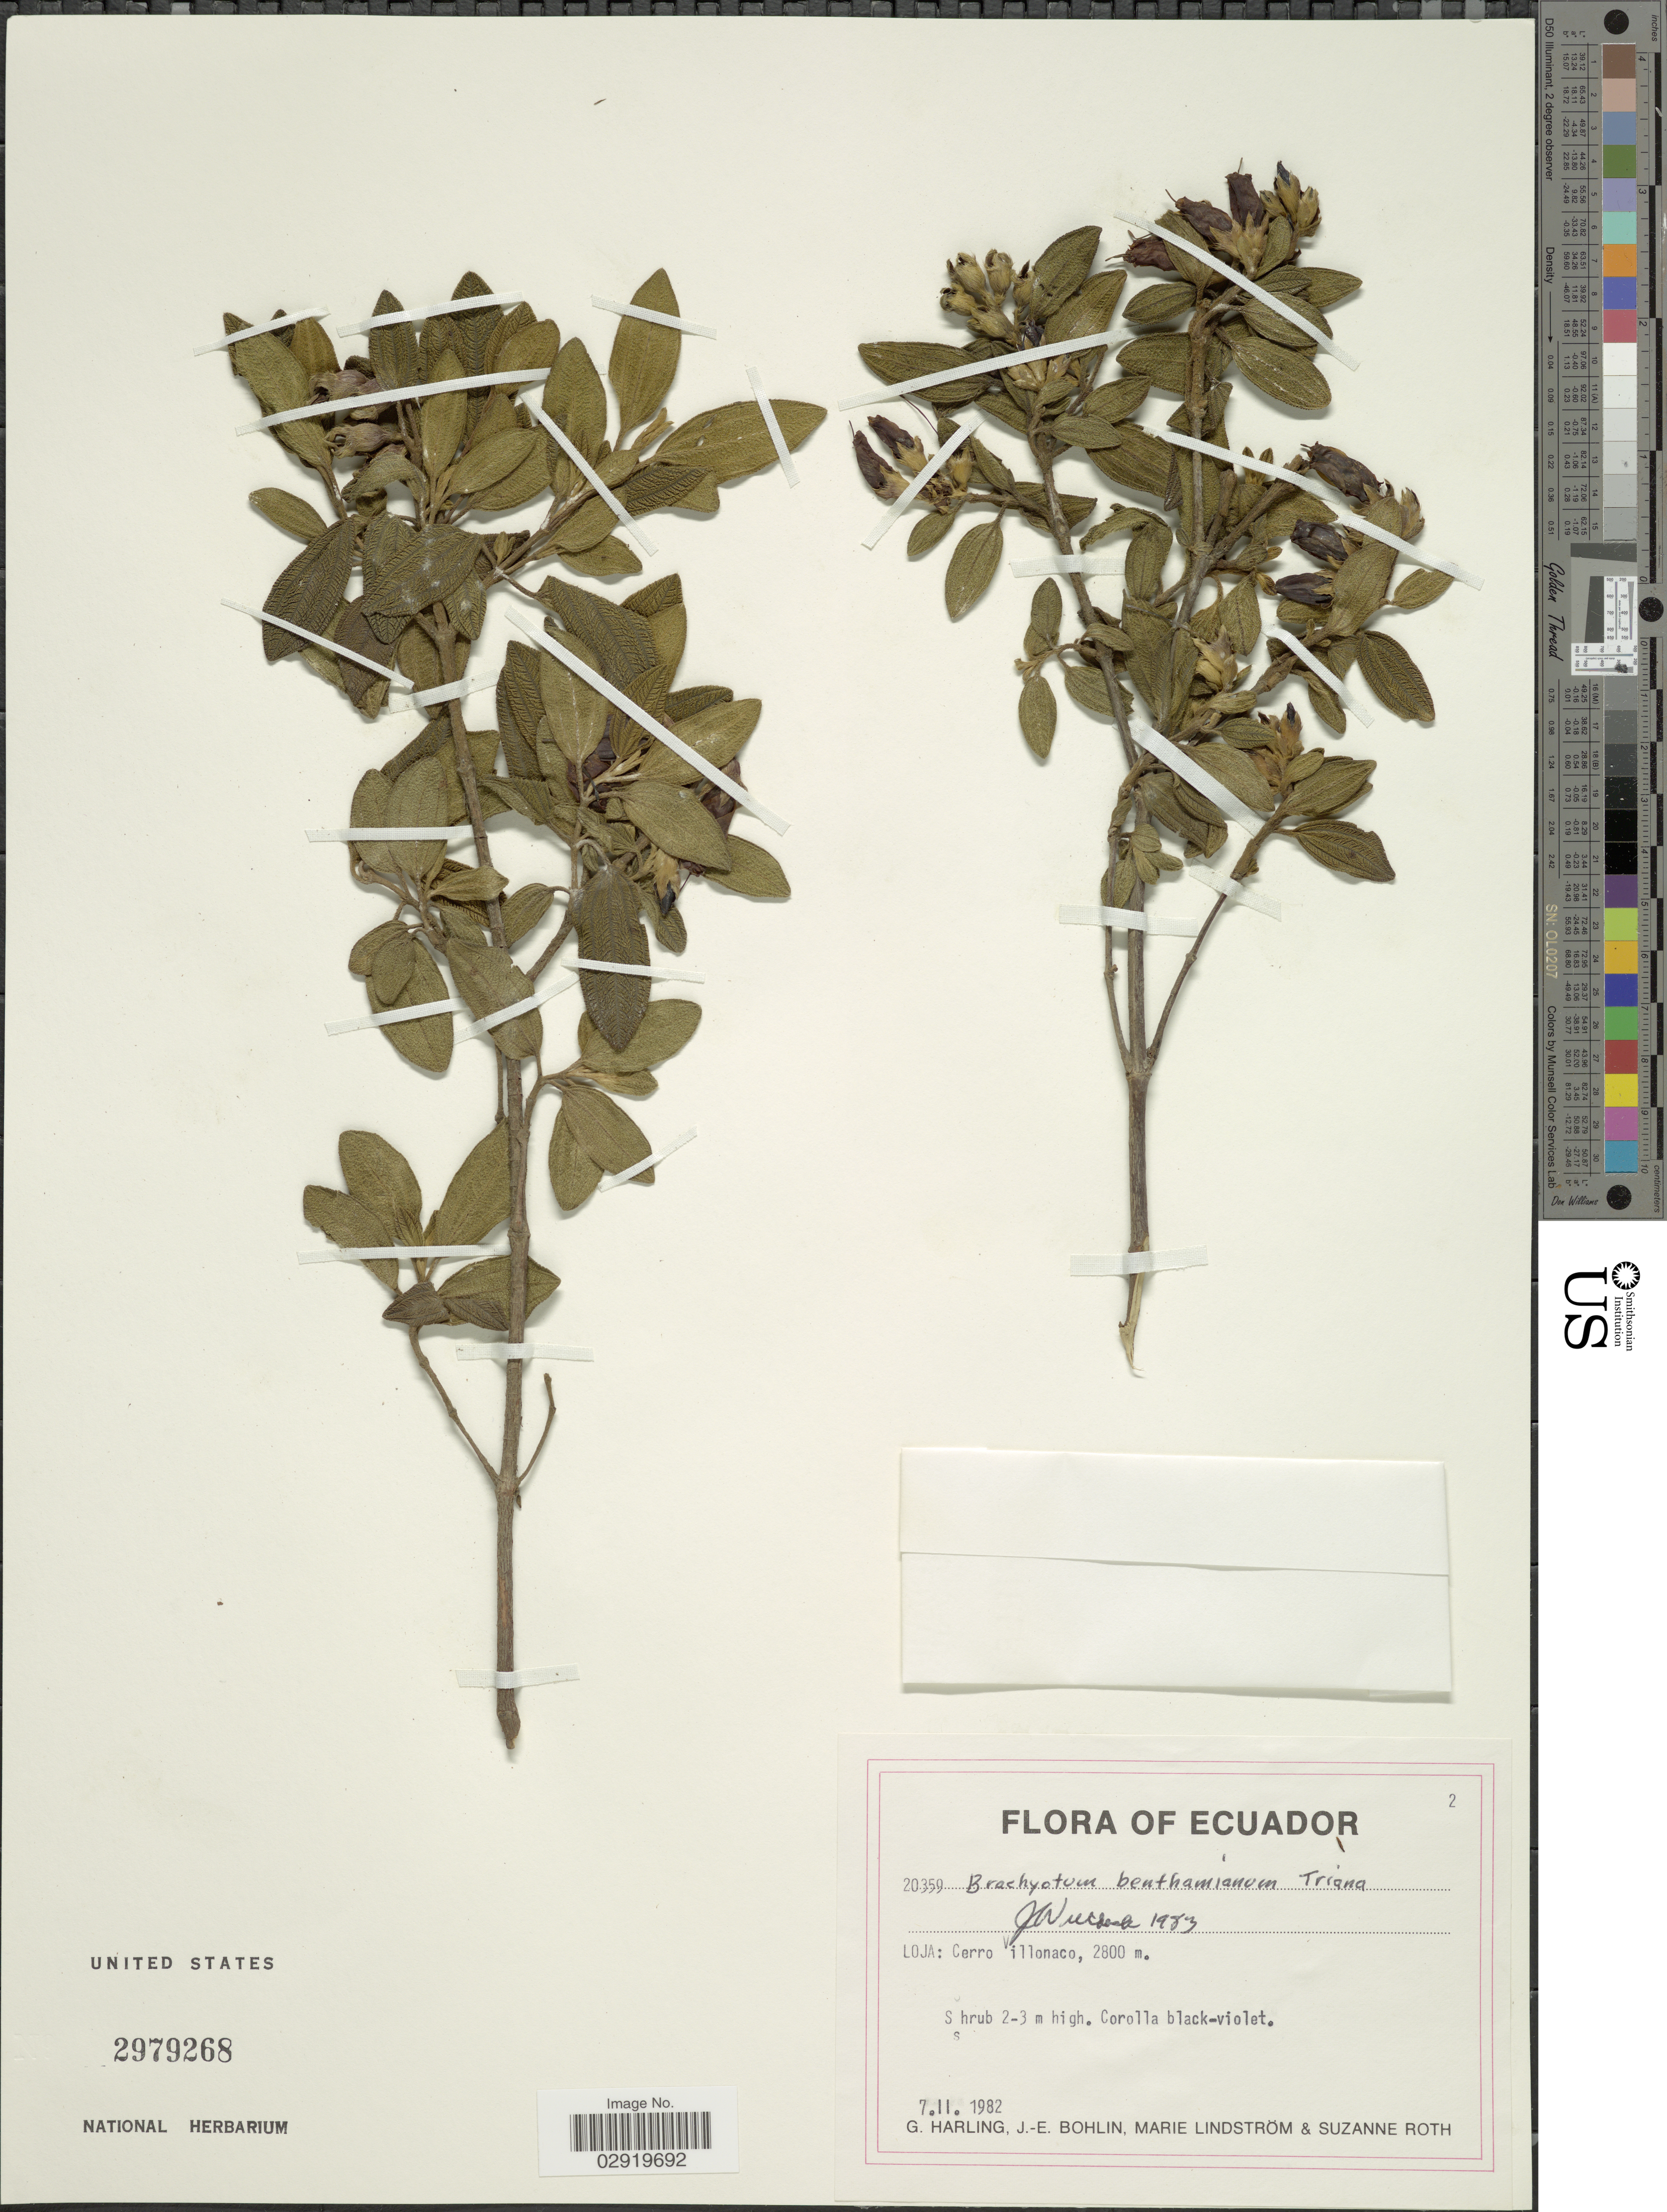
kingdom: Plantae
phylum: Tracheophyta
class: Magnoliopsida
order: Myrtales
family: Melastomataceae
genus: Brachyotum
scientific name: Brachyotum benthamianum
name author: Triana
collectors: G. Harling, J. Bohlin, M. Lindström & S. Roth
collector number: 20359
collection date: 1982-02-07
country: Ecuador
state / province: Loja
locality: Cerro Villonaco.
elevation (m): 2800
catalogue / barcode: US 2979268